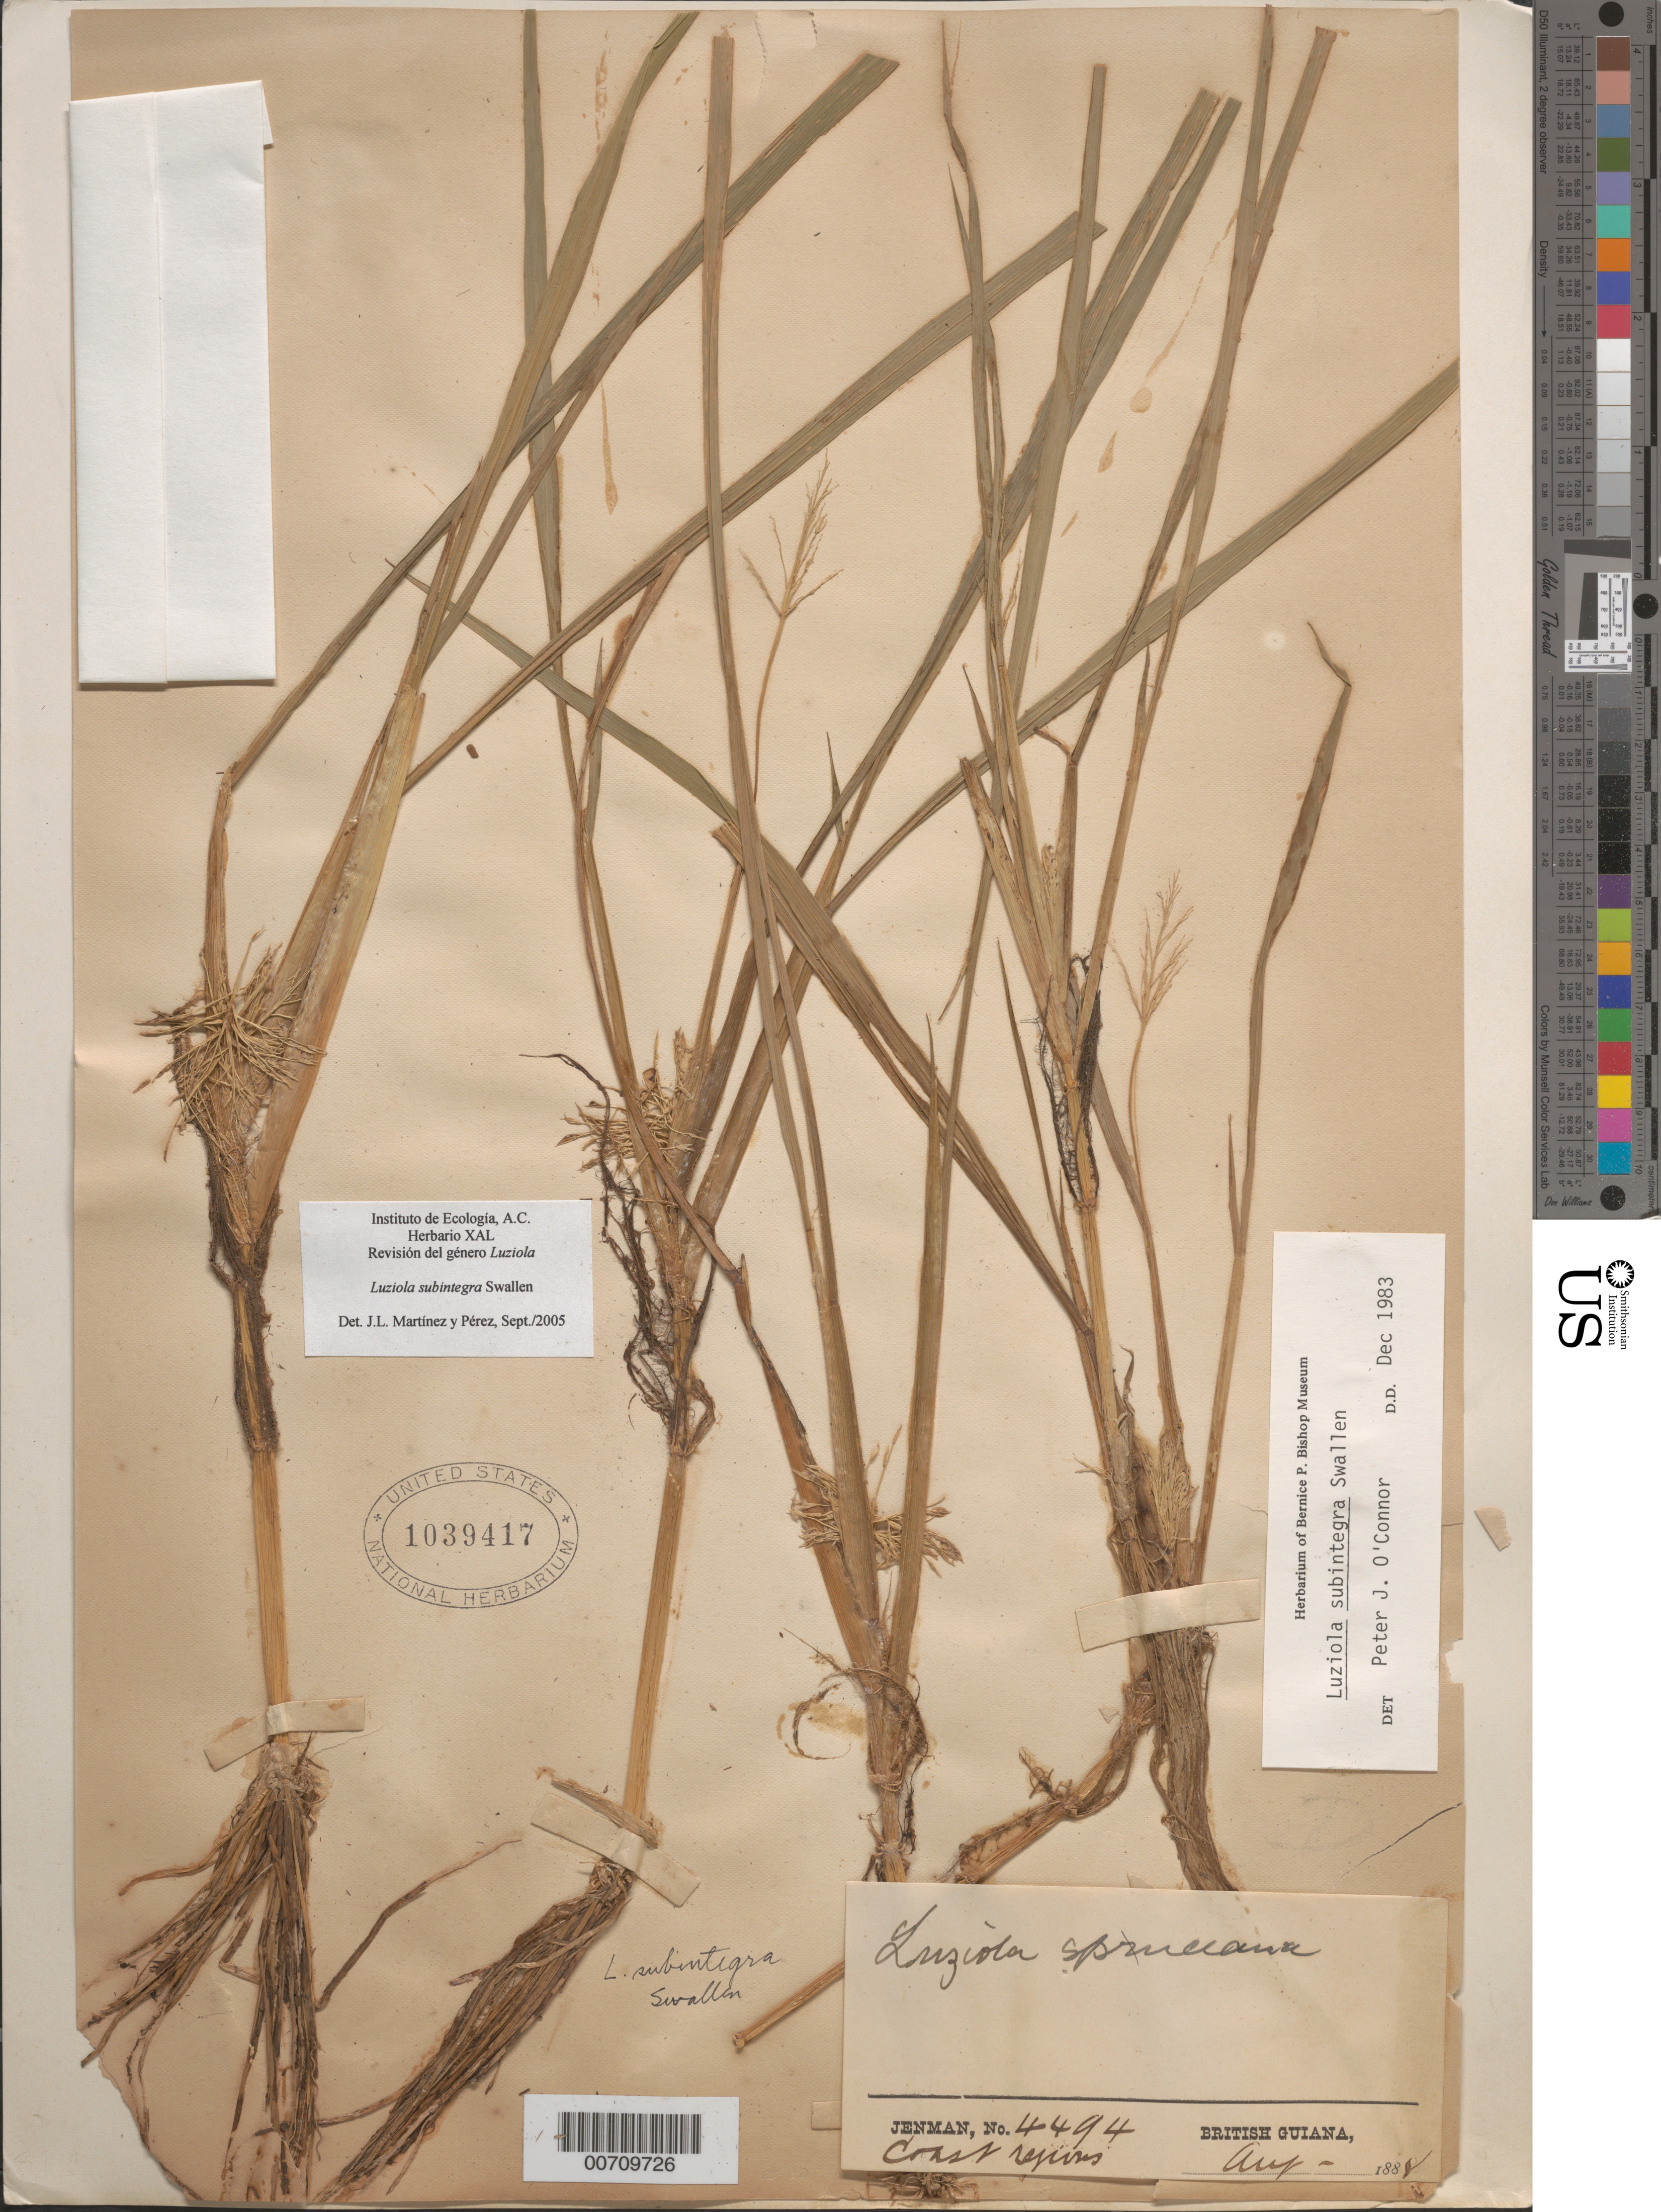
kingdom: Plantae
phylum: Tracheophyta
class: Liliopsida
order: Poales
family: Poaceae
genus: Luziola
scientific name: Luziola subintegra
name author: Swallen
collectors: -. Jenman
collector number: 4494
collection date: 1888-08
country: Guyana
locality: British Guiana, Coast regions.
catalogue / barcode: US 1039417